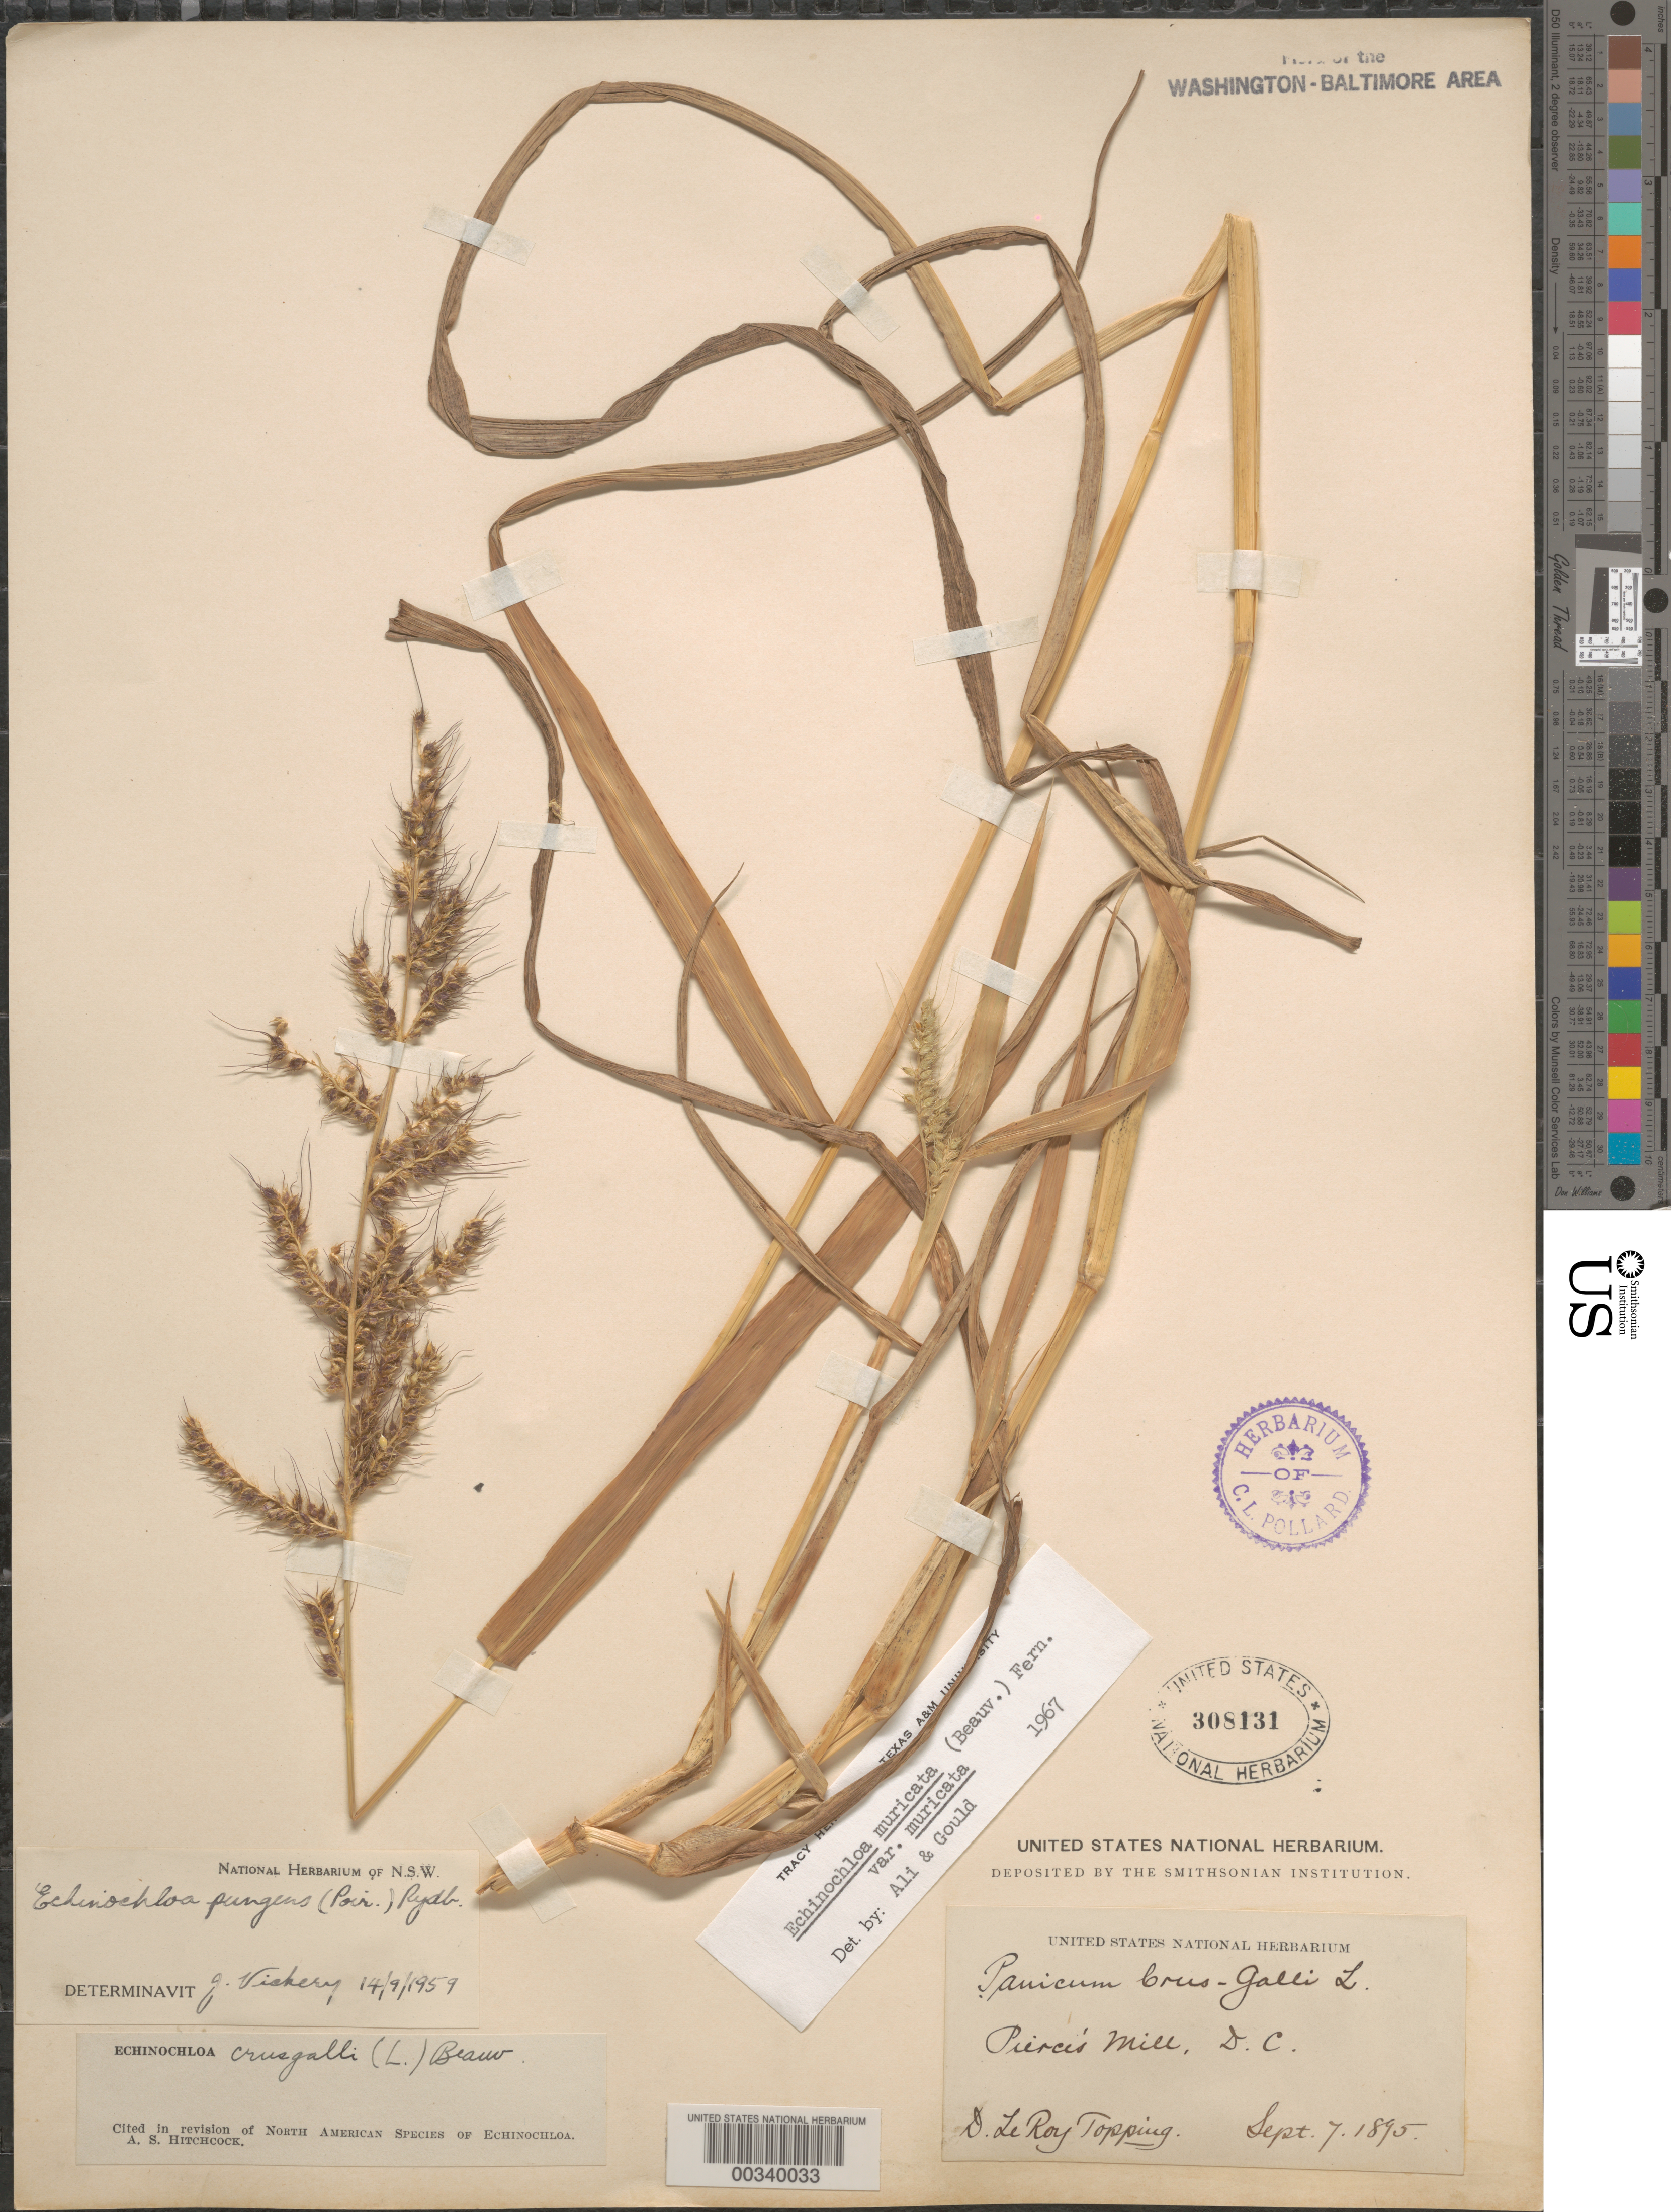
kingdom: Plantae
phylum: Tracheophyta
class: Liliopsida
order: Poales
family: Poaceae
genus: Echinochloa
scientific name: Echinochloa muricata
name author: (P. Beauv.) Fernald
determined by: Ali, M. A.; Gould, F. W.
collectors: D. L. Topping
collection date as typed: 07 Sep 1895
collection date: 1895-09-07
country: United States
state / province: District of Columbia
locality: Pierce's Mill Rock Creek Park and Vicinity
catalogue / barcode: US 308131